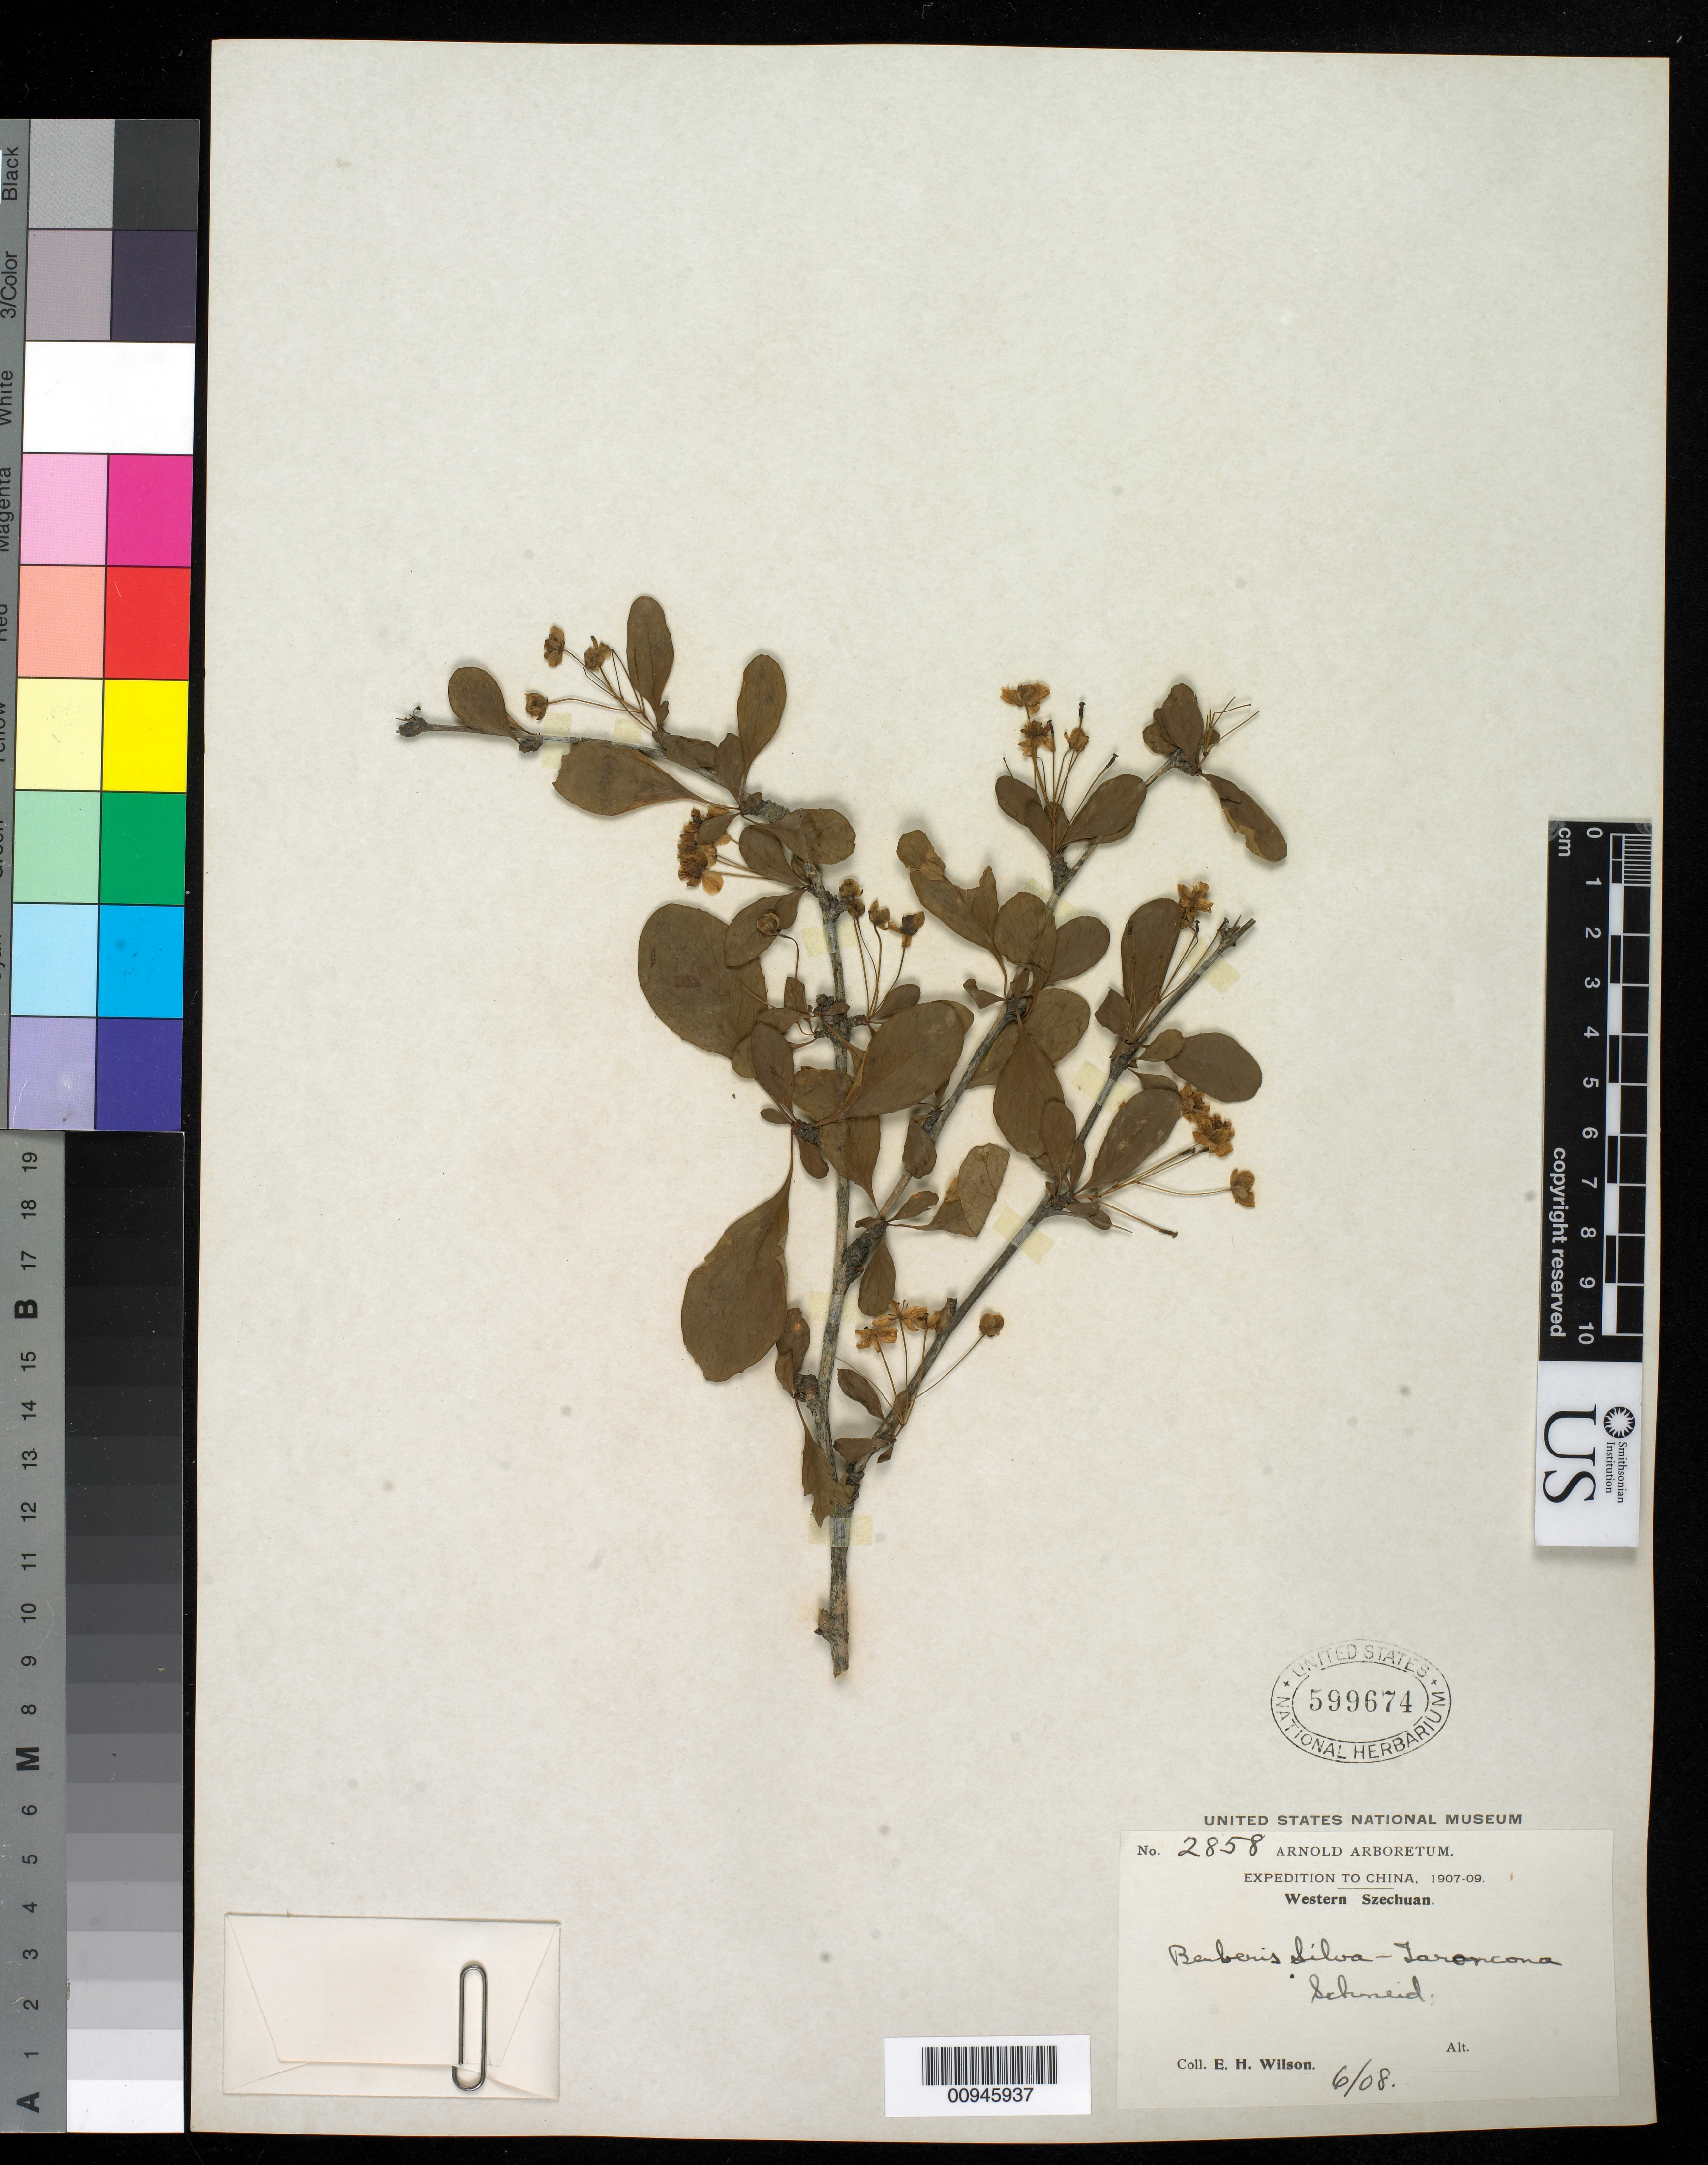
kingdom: Plantae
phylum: Tracheophyta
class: Magnoliopsida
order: Ranunculales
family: Berberidaceae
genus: Berberis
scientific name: Berberis silva-taroucana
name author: C.K. Schneid. in Sarg.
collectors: E. H. Wilson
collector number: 2858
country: China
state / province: Sichuan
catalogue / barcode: US 599674